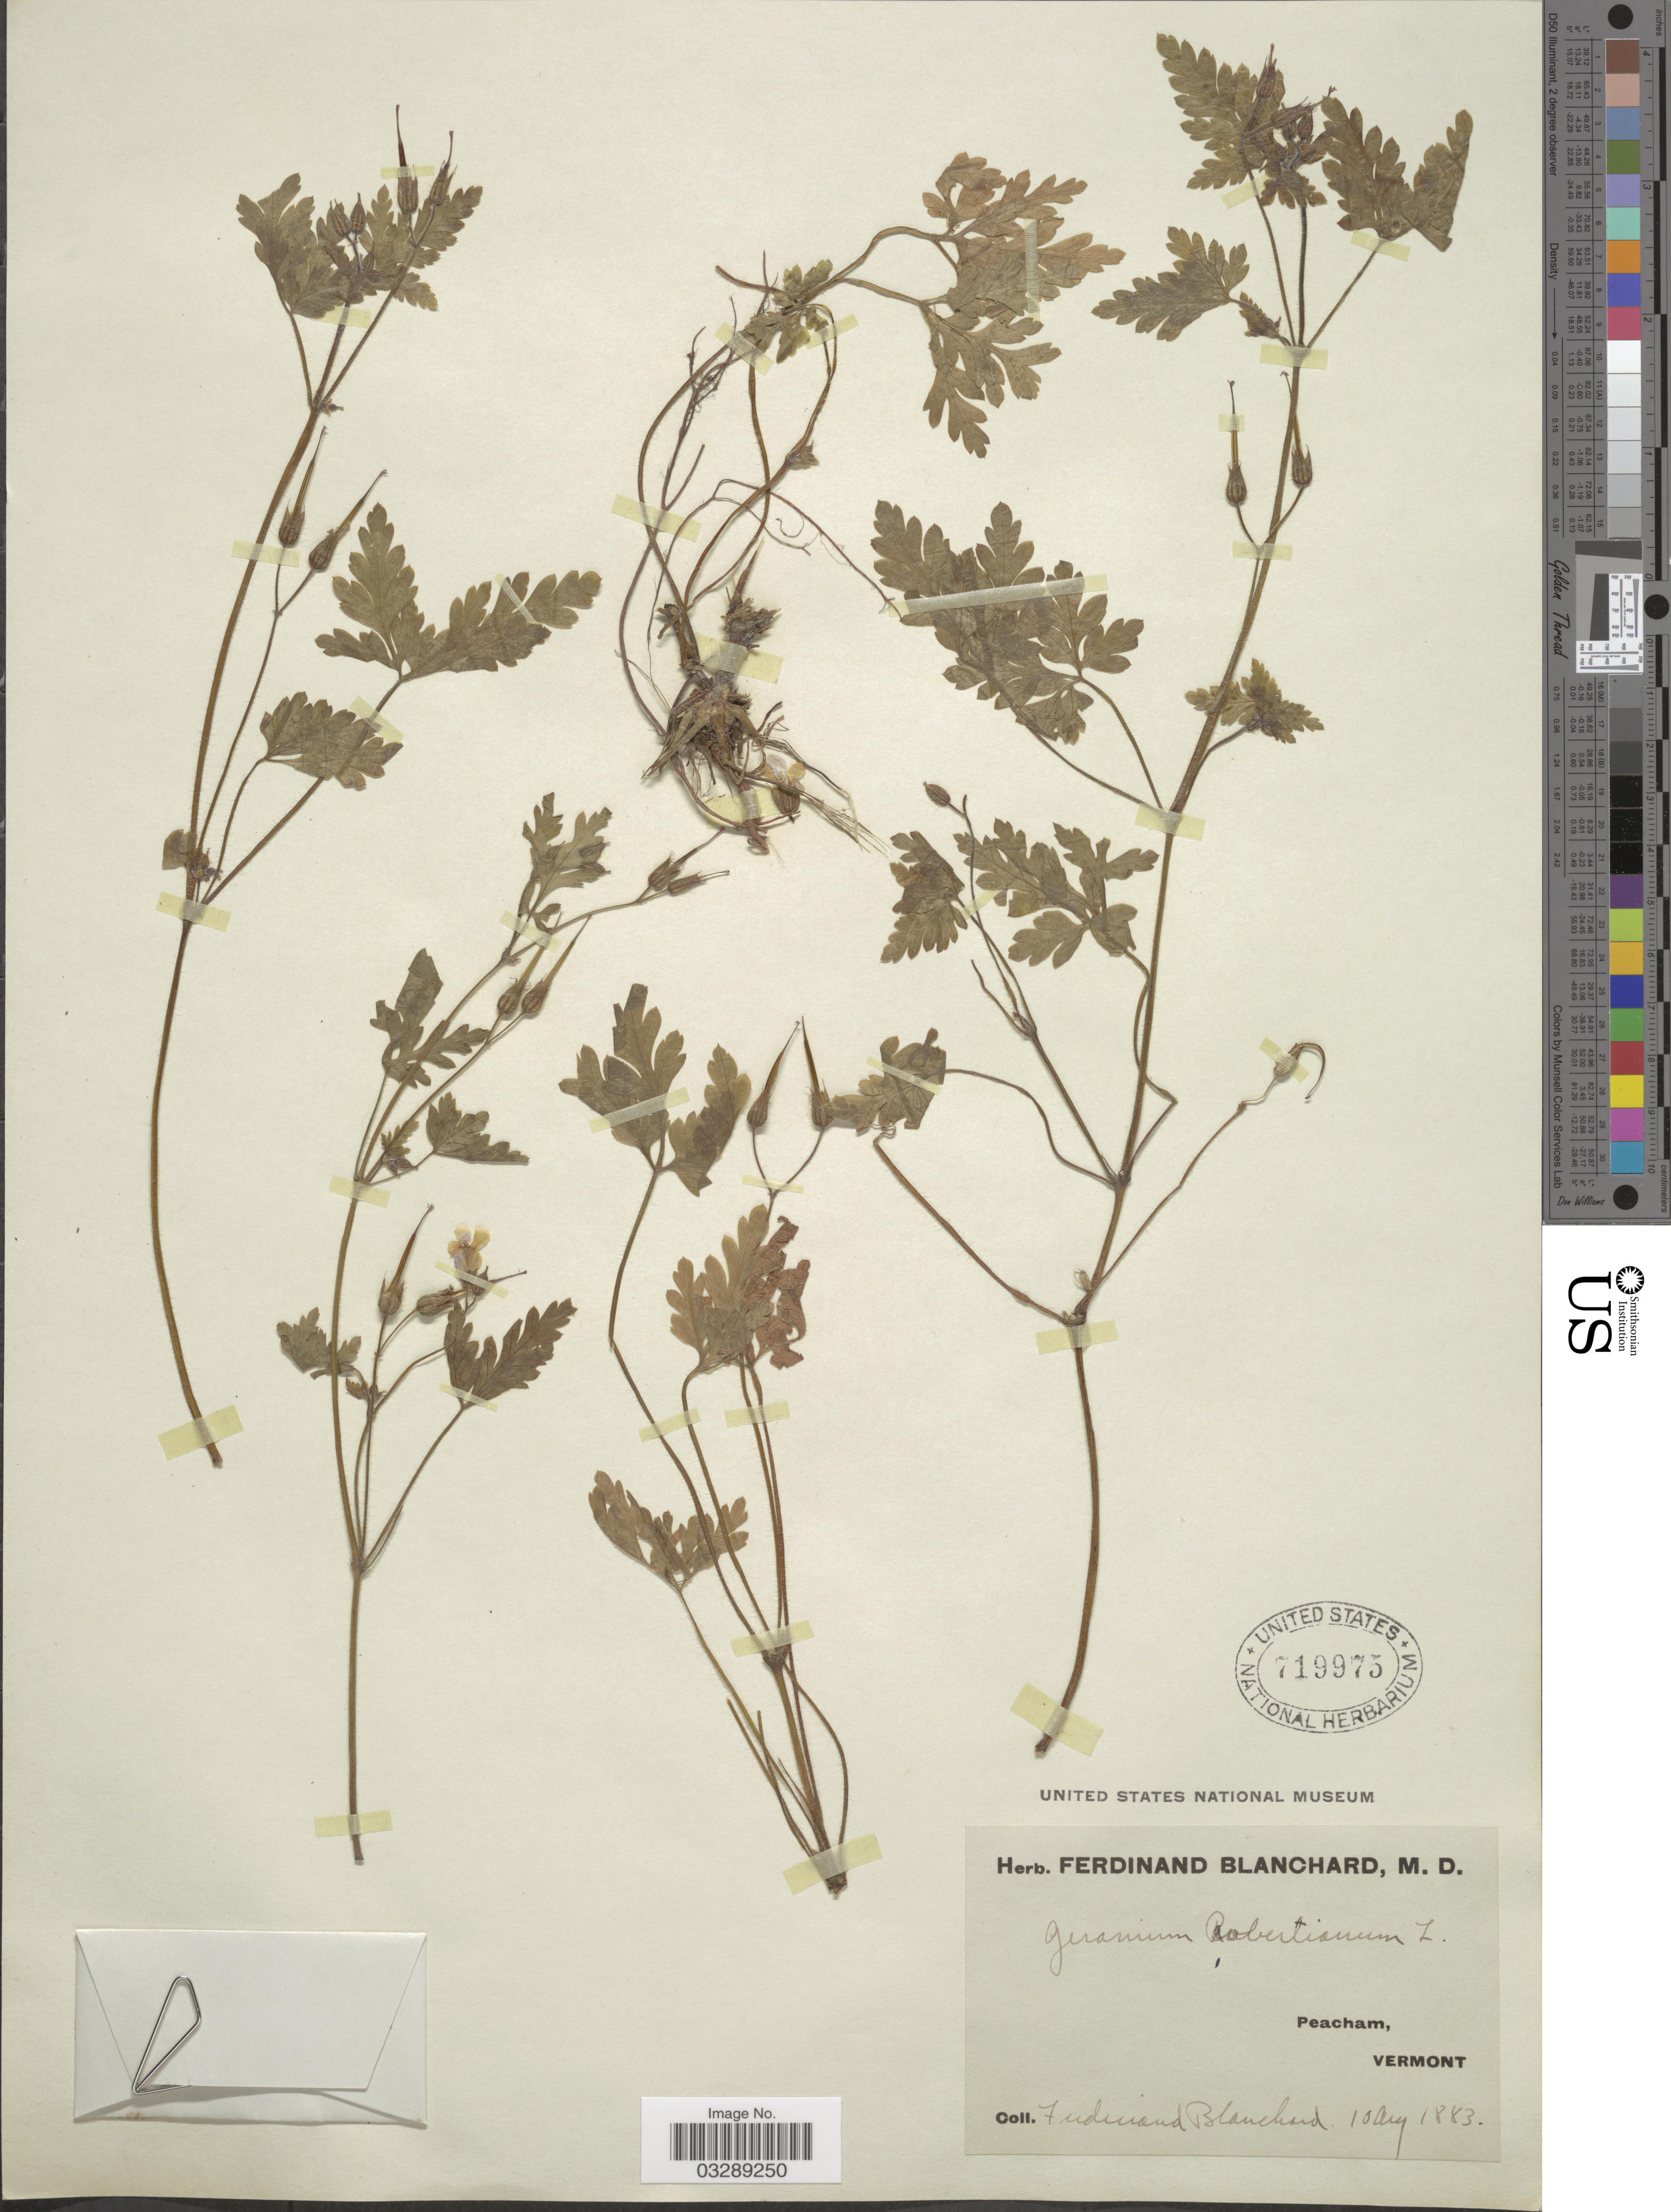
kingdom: Plantae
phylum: Tracheophyta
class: Magnoliopsida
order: Geraniales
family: Geraniaceae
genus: Geranium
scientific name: Geranium robertianum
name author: L.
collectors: F. Blanchard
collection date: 1883-08-10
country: United States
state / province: Vermont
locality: Peacham.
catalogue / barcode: US 719975